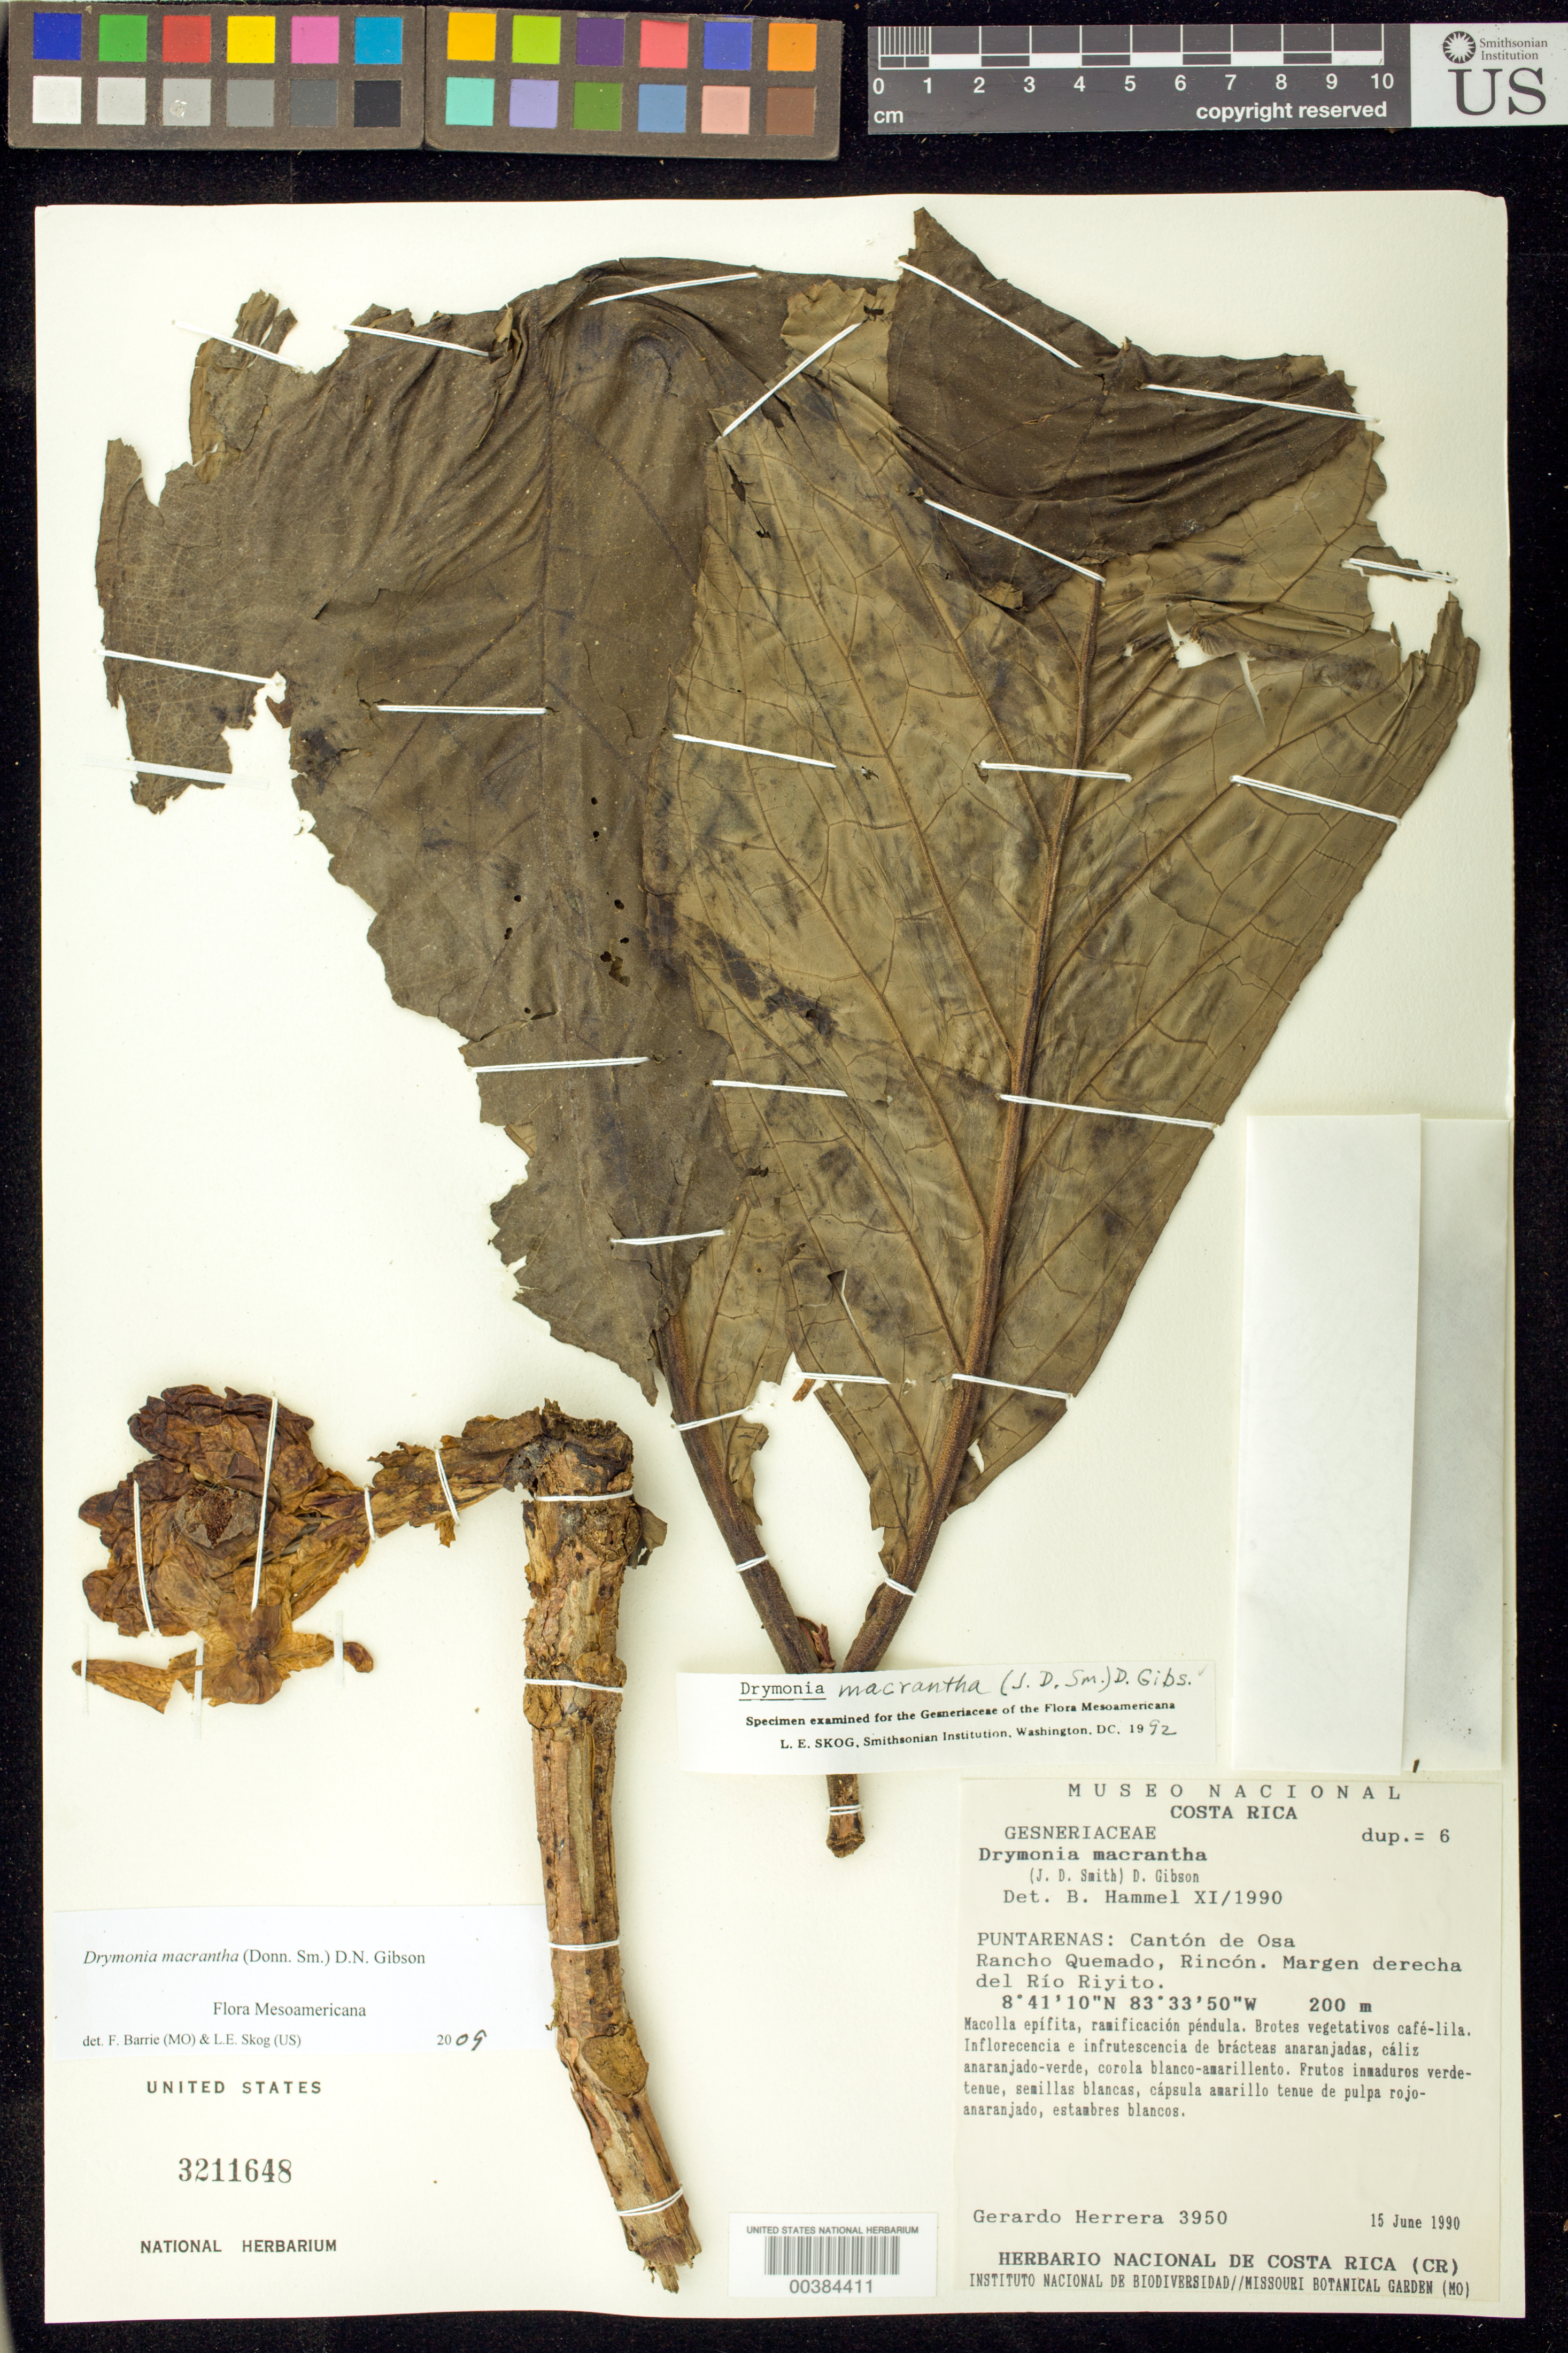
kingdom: Plantae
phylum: Tracheophyta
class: Magnoliopsida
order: Lamiales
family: Gesneriaceae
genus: Drymonia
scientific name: Drymonia macrantha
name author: (Donn. Sm.) D.N. Gibson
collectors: G. Herrera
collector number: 3950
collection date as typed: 15 Jun 1990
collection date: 1990-06-15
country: Costa Rica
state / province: Puntarenas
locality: Cantón Osa, Dist. Sierpe, Rancho Quemado, Margen derecha del Rio Riyito.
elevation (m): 200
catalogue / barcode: US 3211648